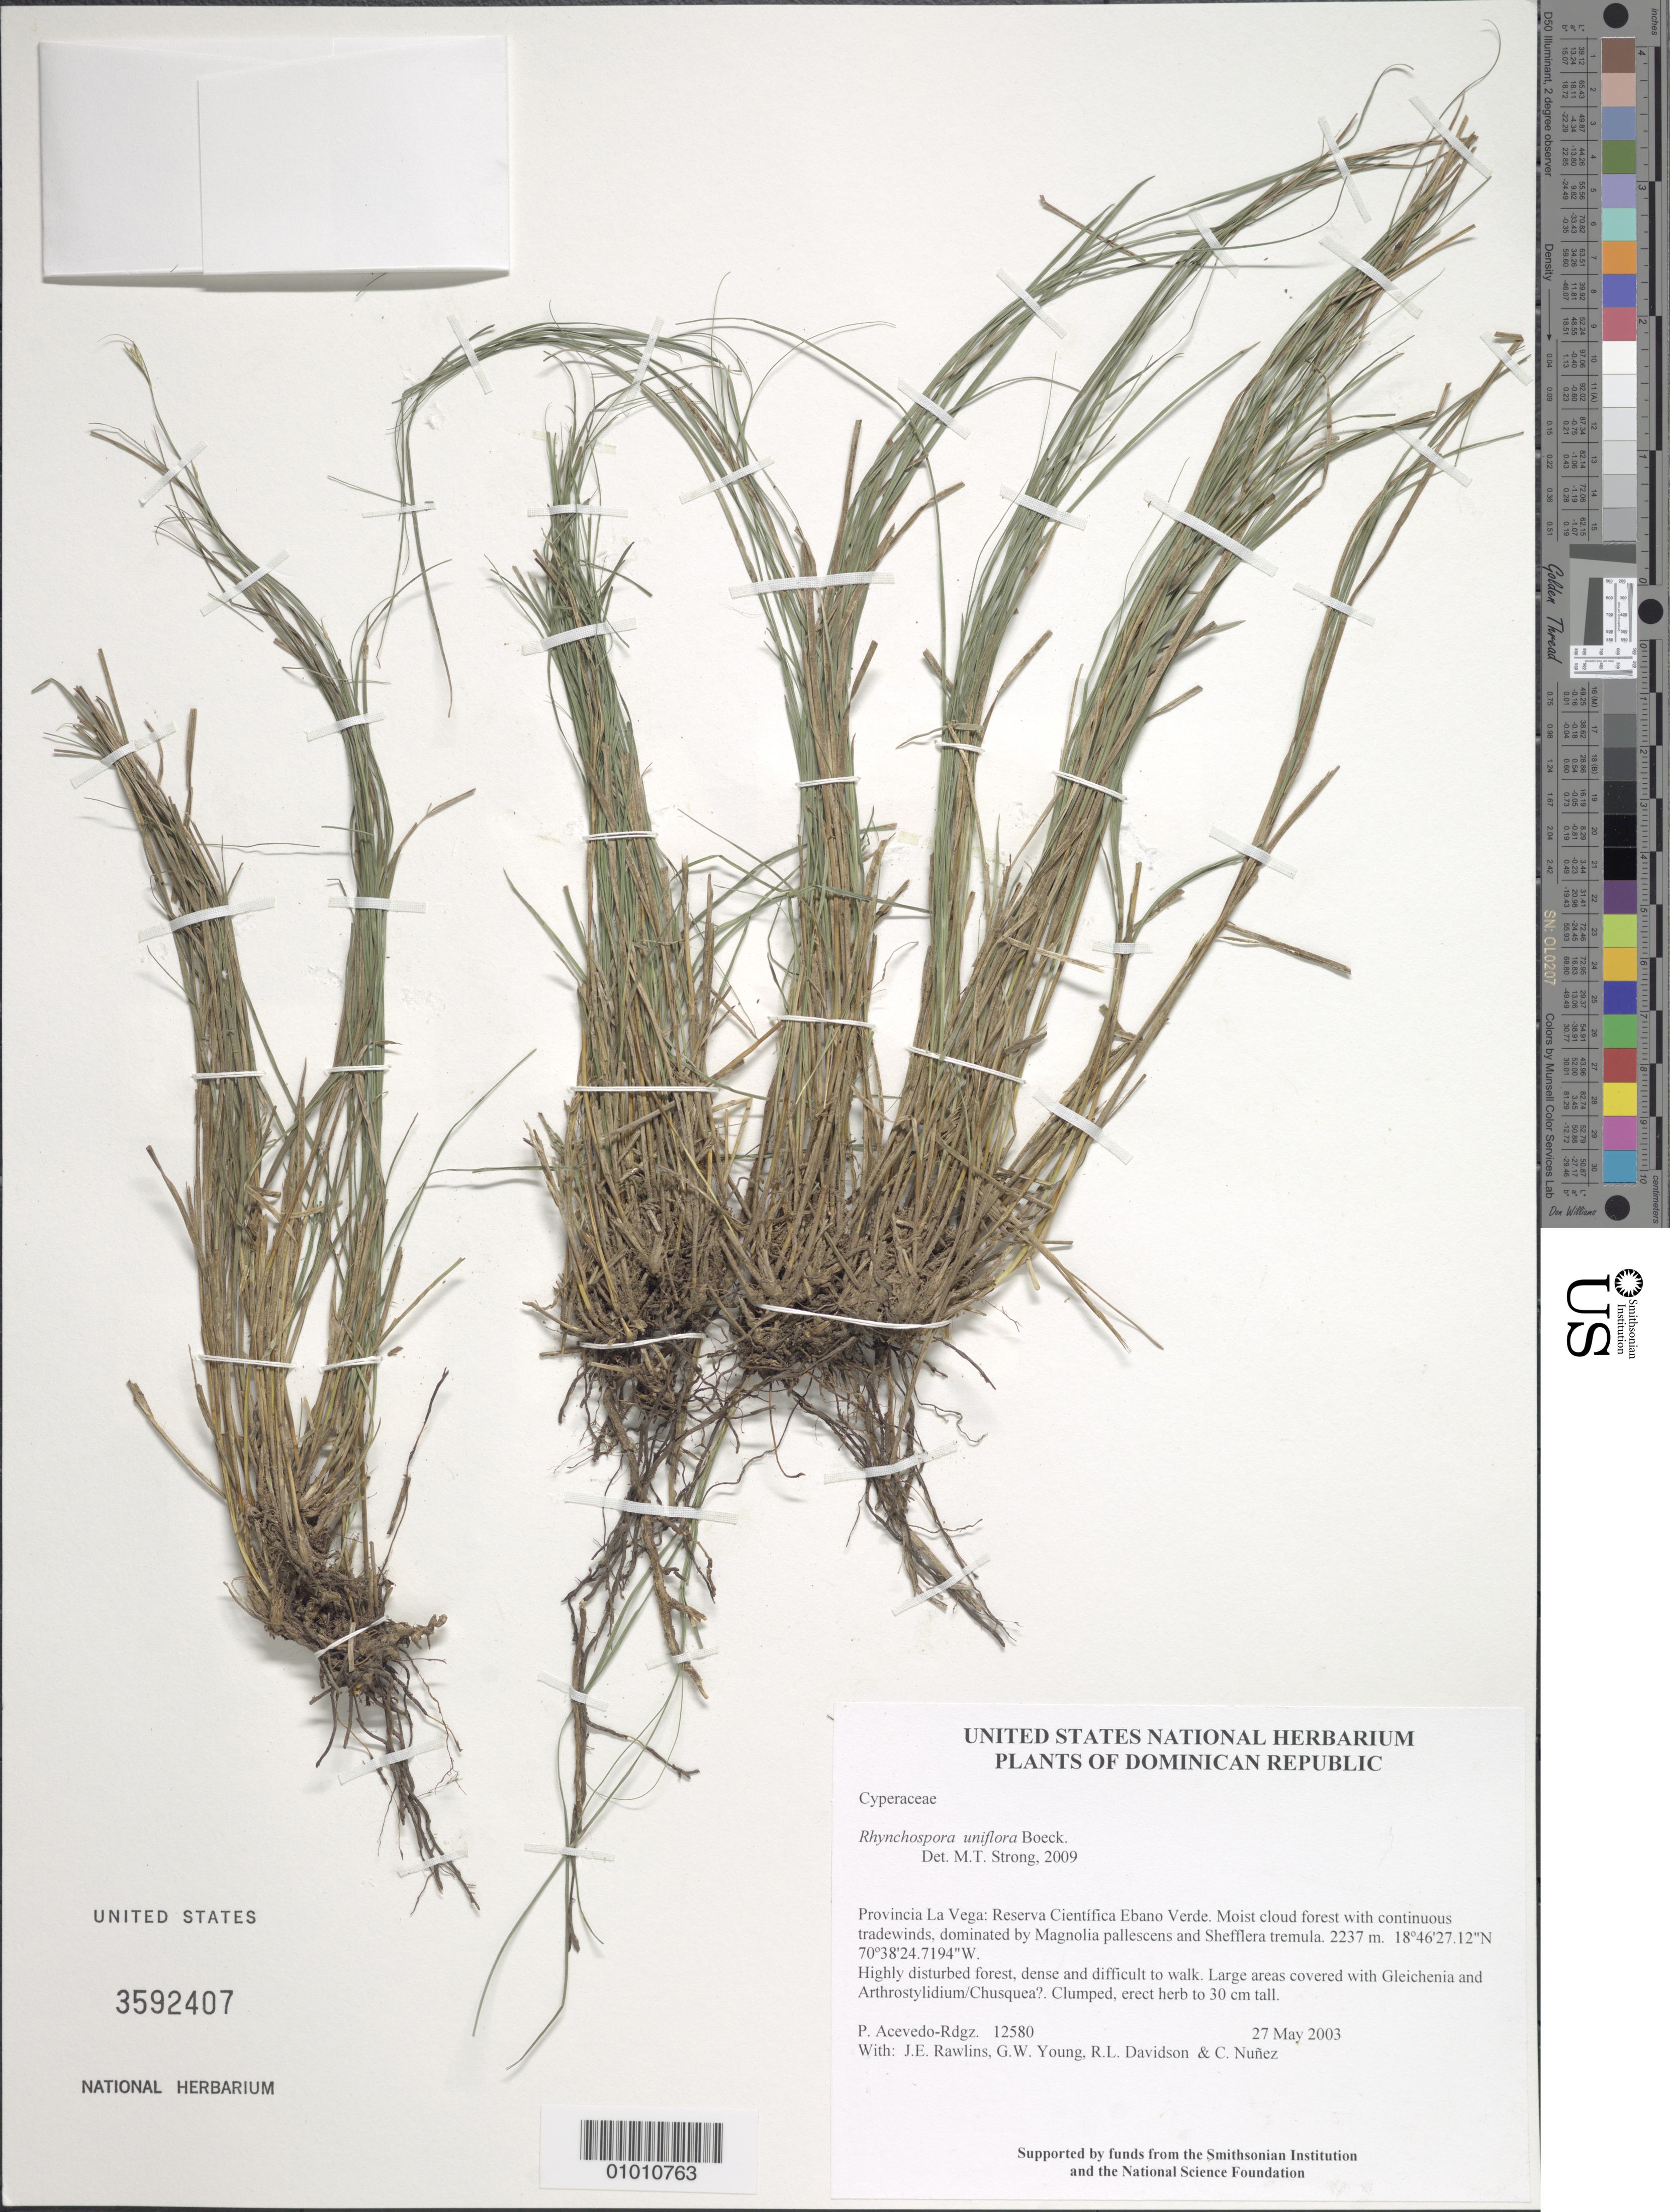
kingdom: Plantae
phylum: Tracheophyta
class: Liliopsida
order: Poales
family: Cyperaceae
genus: Rhynchospora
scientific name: Rhynchospora uniflora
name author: Boeckeler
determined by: Strong, M. T., (US), Smithsonian Institution - National Museum of Natural History (UNITED STATES)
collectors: P. Acevedo-Rodr., J. Rawlins, G. Young, R. Davidson & C. Nunez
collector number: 12580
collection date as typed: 27 May 2003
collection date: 2003-05-27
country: Dominican Republic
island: Hispaniola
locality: Provincia La Vega: Reserva Científica Ebano Verde. Moist cloud forest with continuous tradewinds, dominated by Magnolia pallescens and Shefflera tremula.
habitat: Highly disturbed forest, dense and difficult to walk. Large areas covered with Gleichenia and Arthrostylidium/Chusquea?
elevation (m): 2237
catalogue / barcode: US 3592407